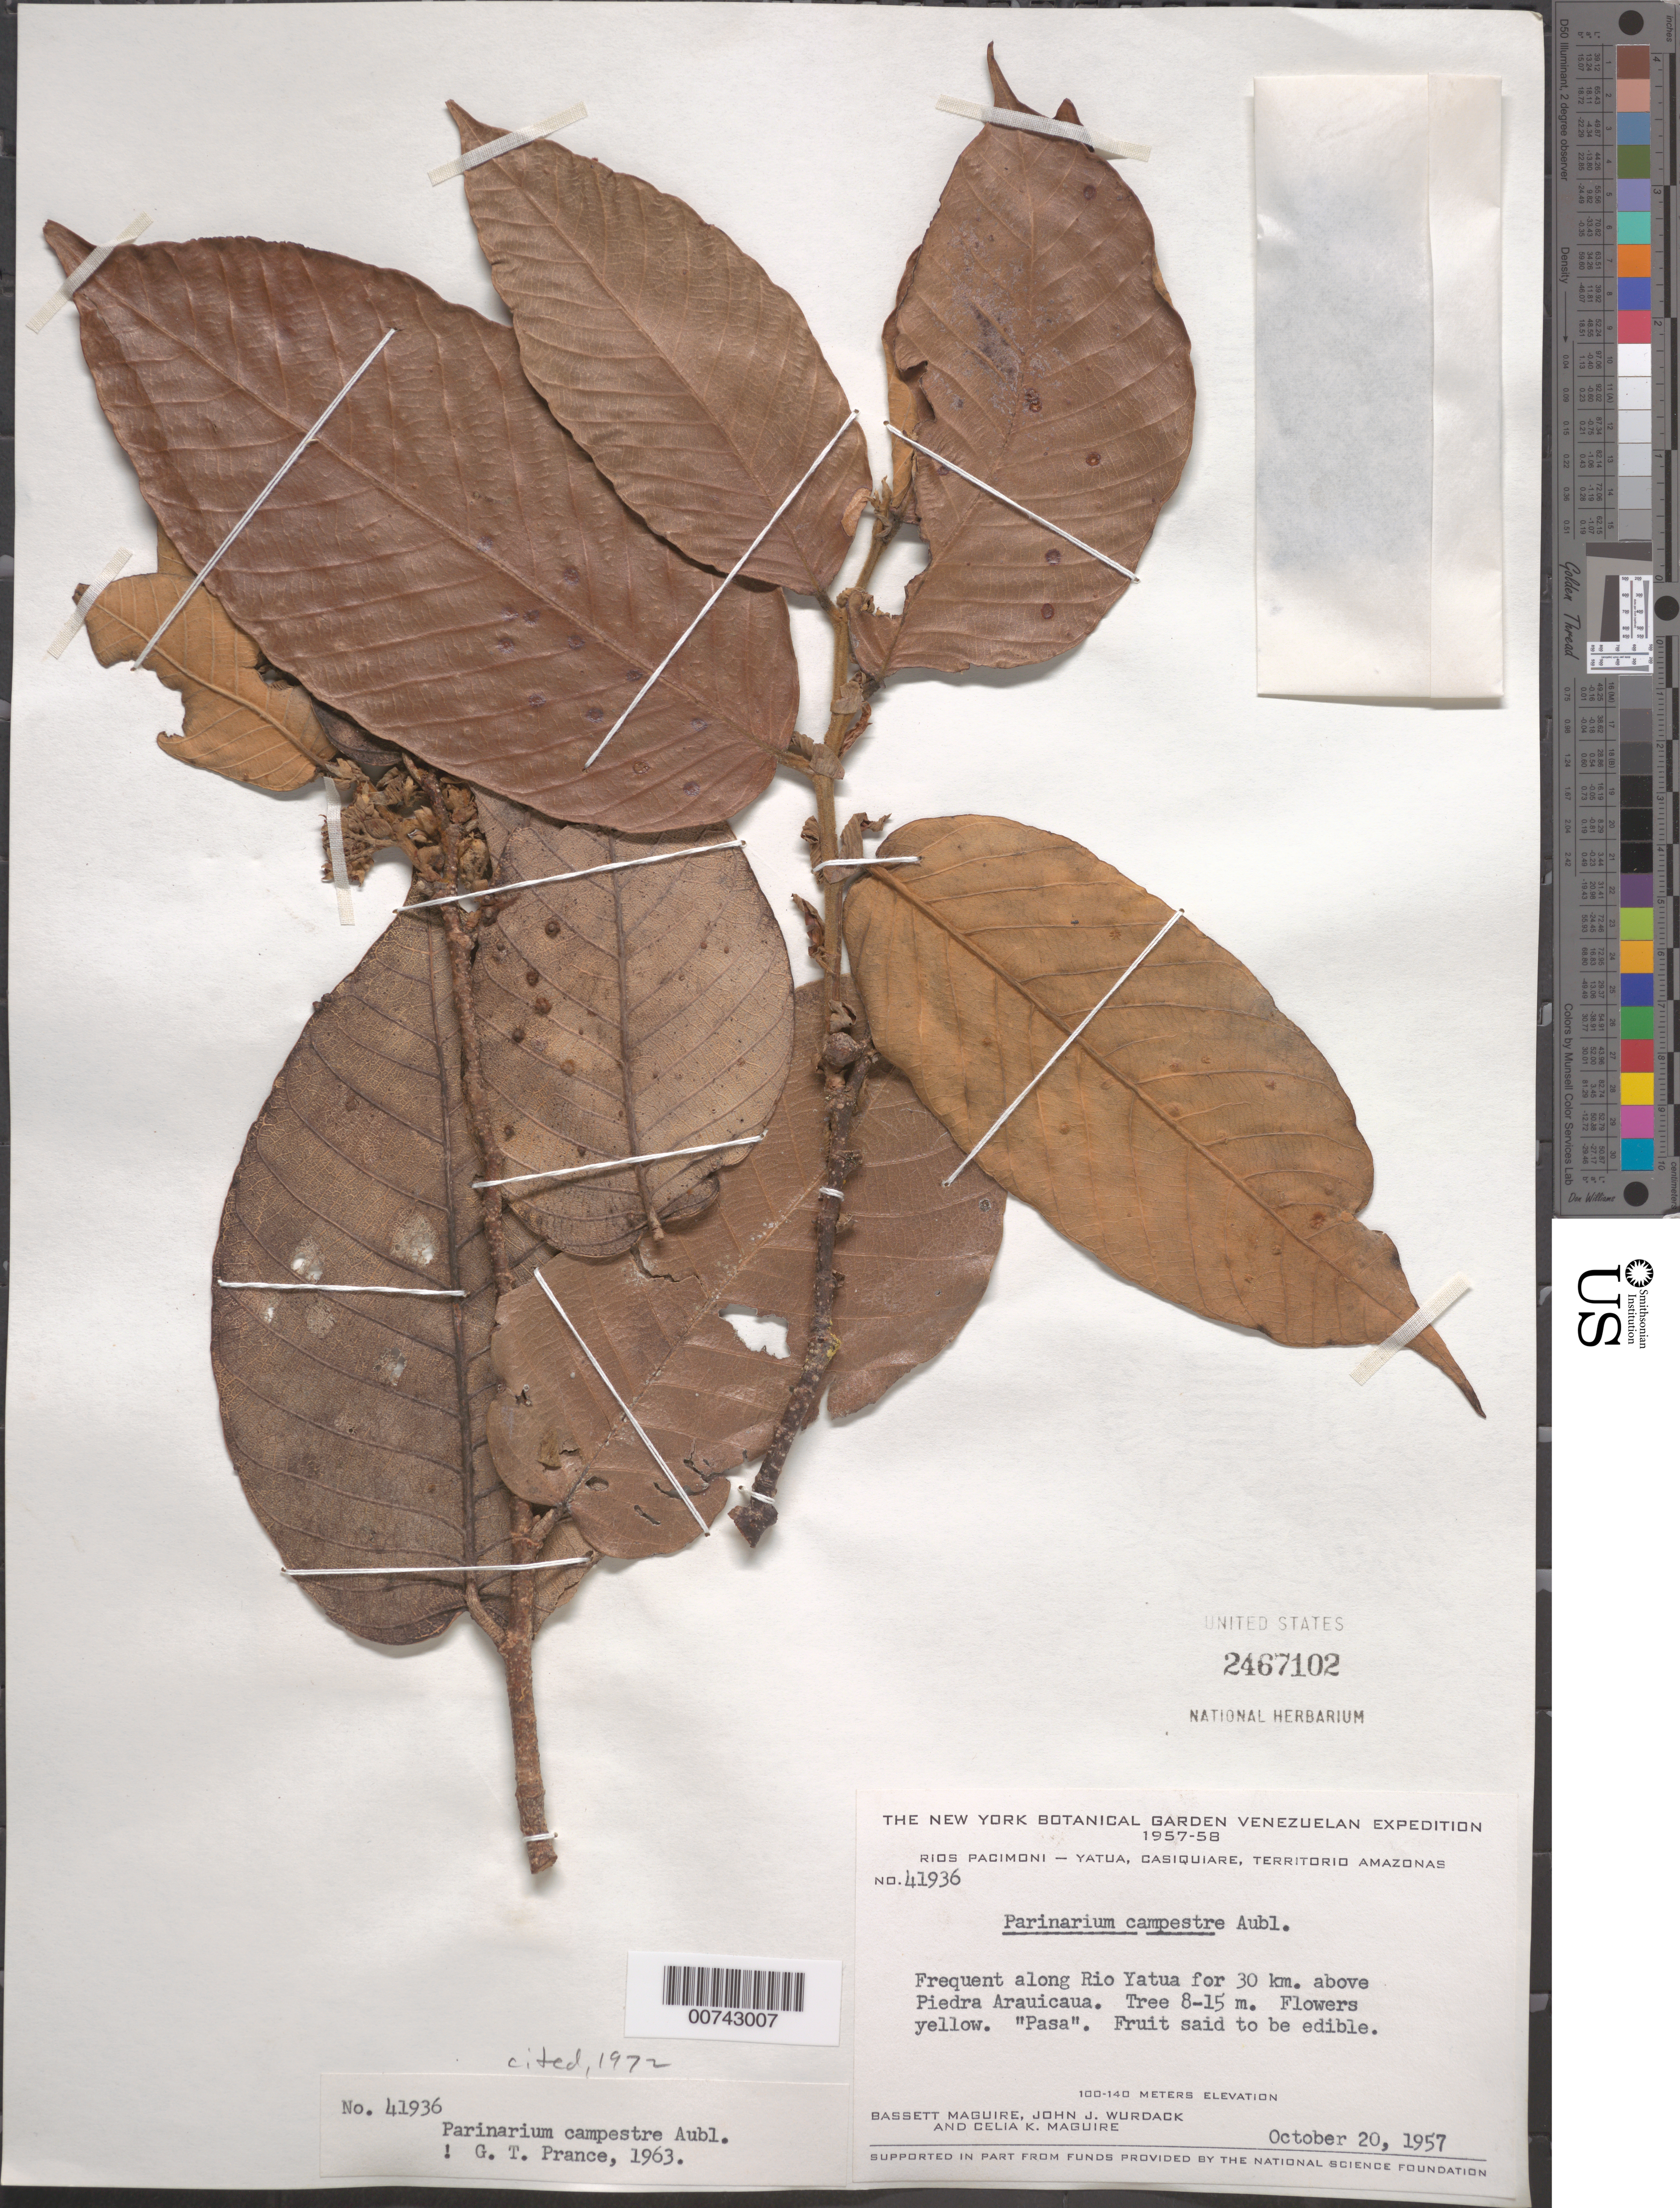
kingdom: Plantae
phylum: Tracheophyta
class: Magnoliopsida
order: Malpighiales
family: Chrysobalanaceae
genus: Parinari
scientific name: Parinari campestris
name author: Aubl.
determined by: Prance, G. T.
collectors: B. Maguire, J. J. Wurdack & C. K. Maguire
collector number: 41936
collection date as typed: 20-Oct-57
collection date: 1957-10-20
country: Venezuela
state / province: Amazonas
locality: Río Yatua, 30 km above Piedra Arauicaua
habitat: Along río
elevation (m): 100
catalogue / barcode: US 2467102